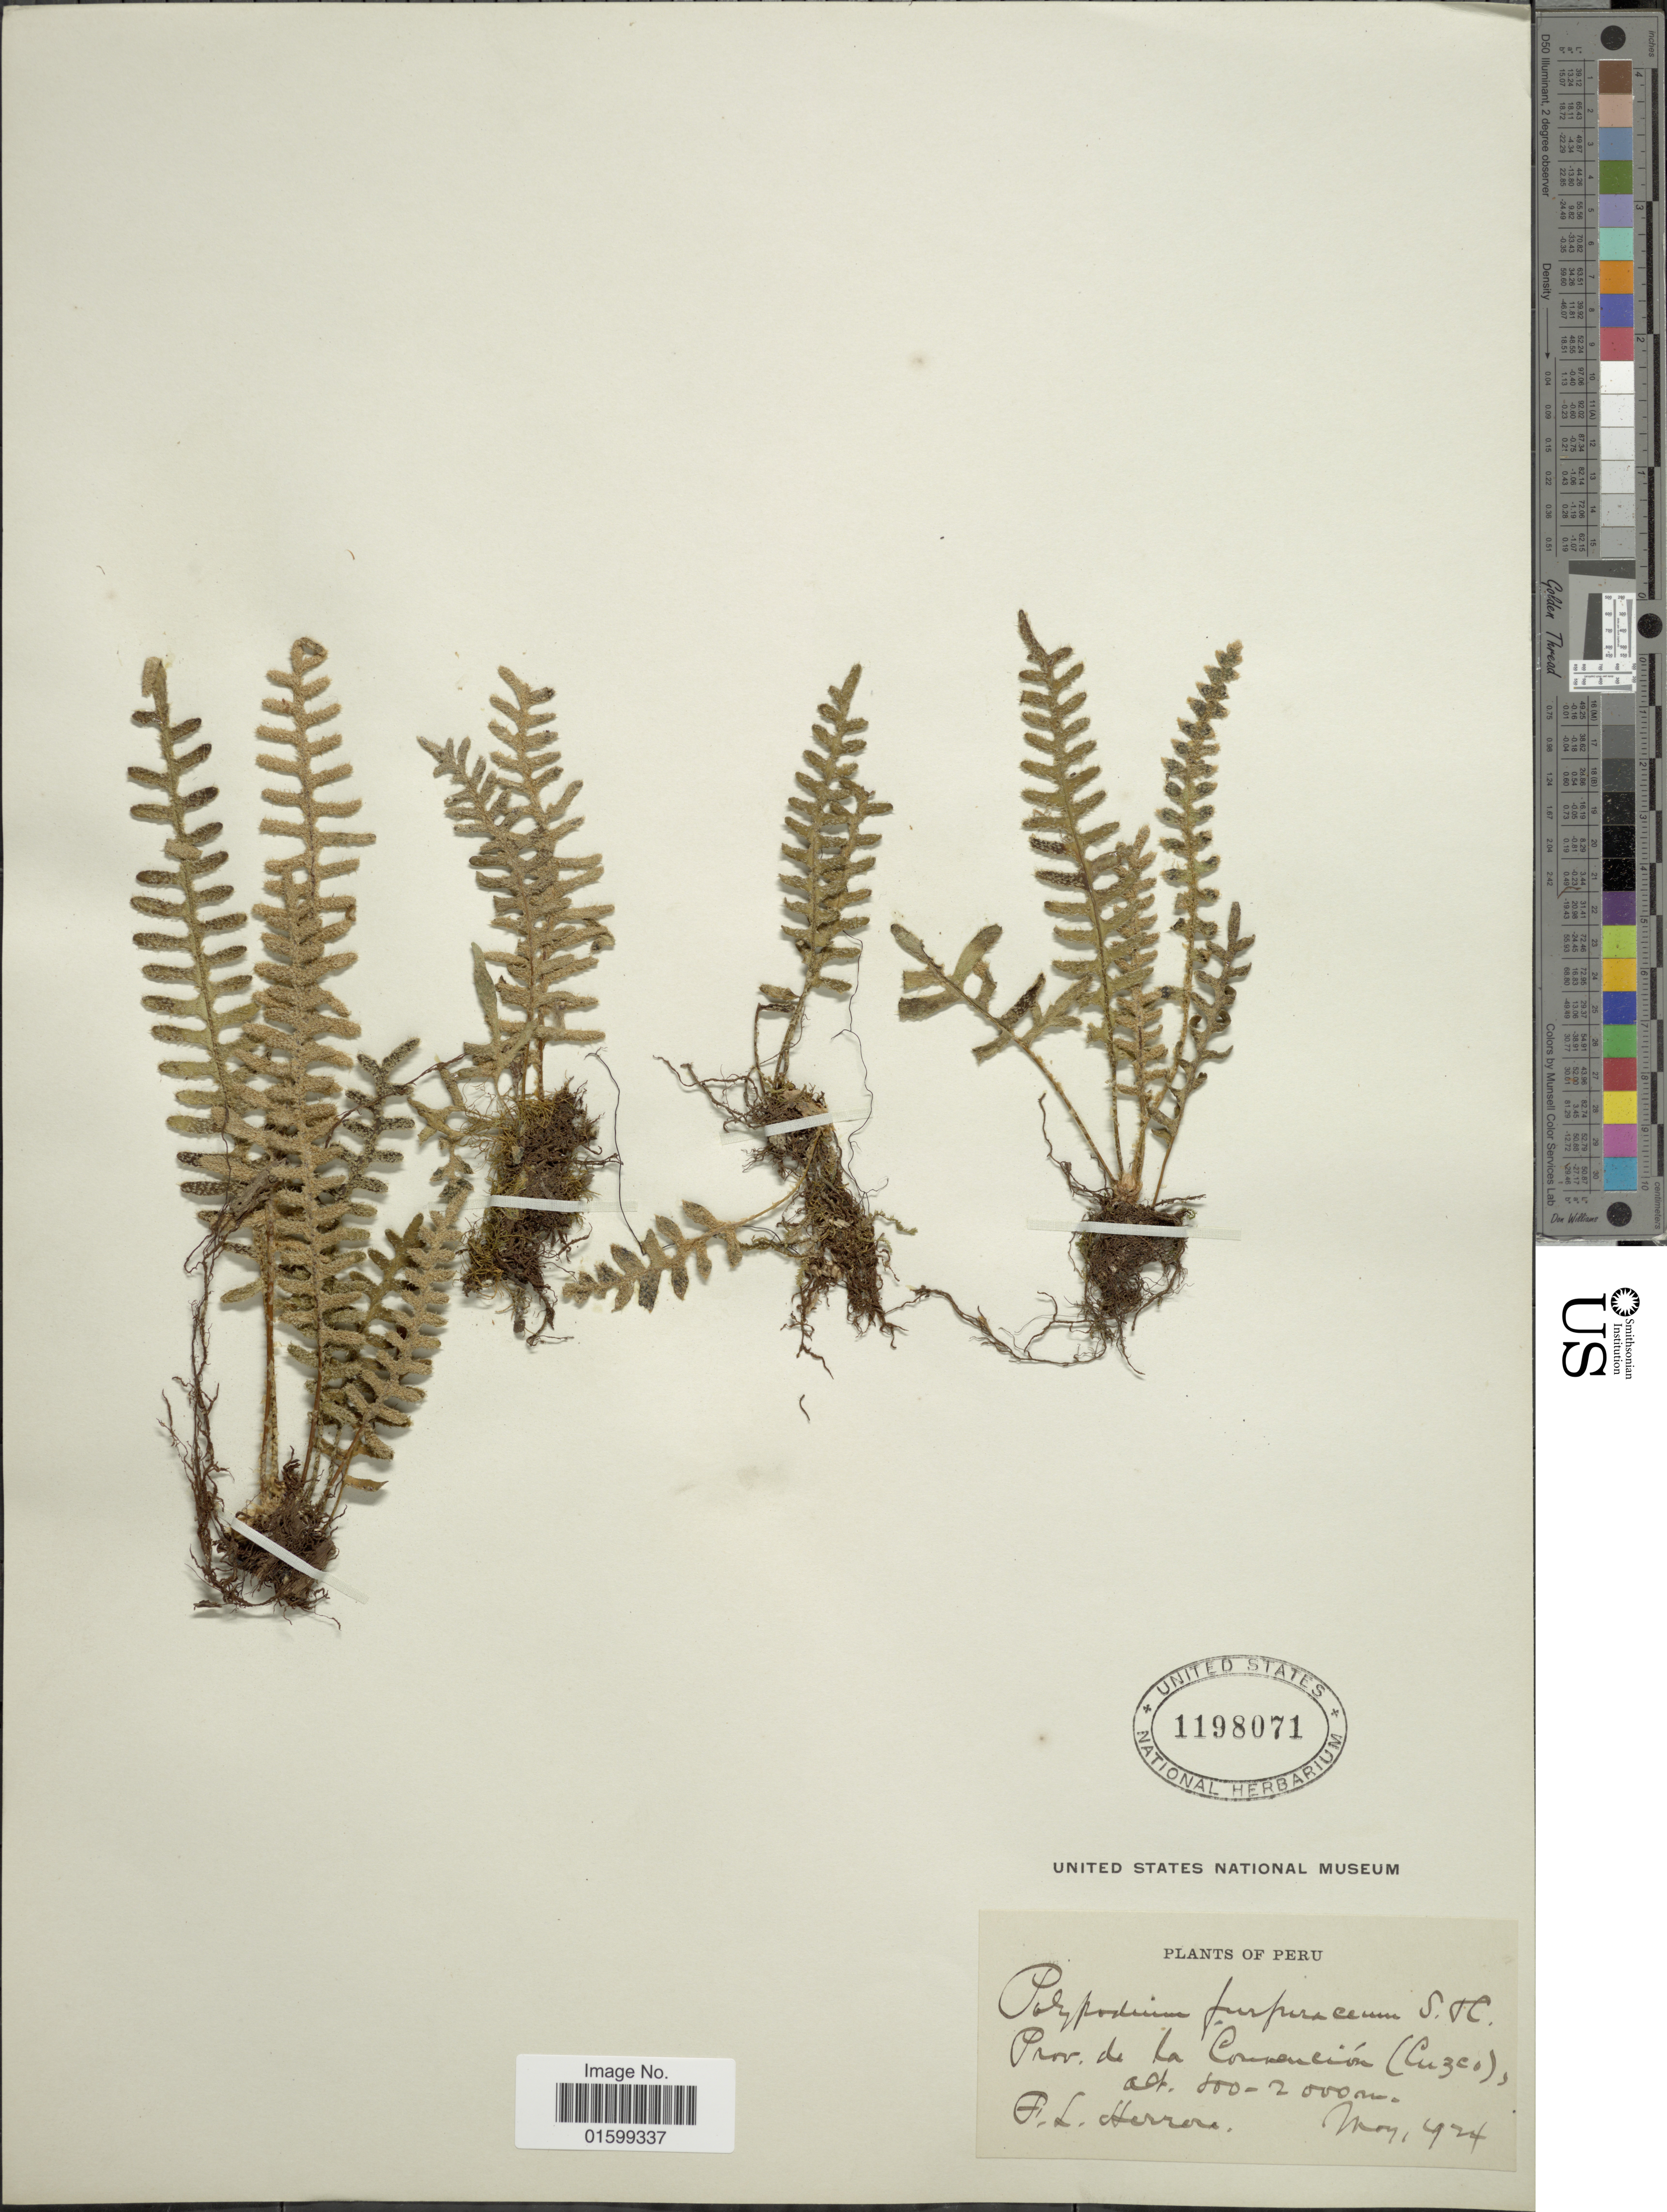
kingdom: Plantae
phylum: Tracheophyta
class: Polypodiopsida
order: Polypodiales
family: Polypodiaceae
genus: Pleopeltis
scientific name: Pleopeltis furfuracea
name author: (Schltdl. & Cham.) A.R. Sm. & Tejero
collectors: F. L. Herrera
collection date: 1924-05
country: Peru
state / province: Cusco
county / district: La Convención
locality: Prov. de la Conención (Cuzco)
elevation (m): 800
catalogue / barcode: US 1198071